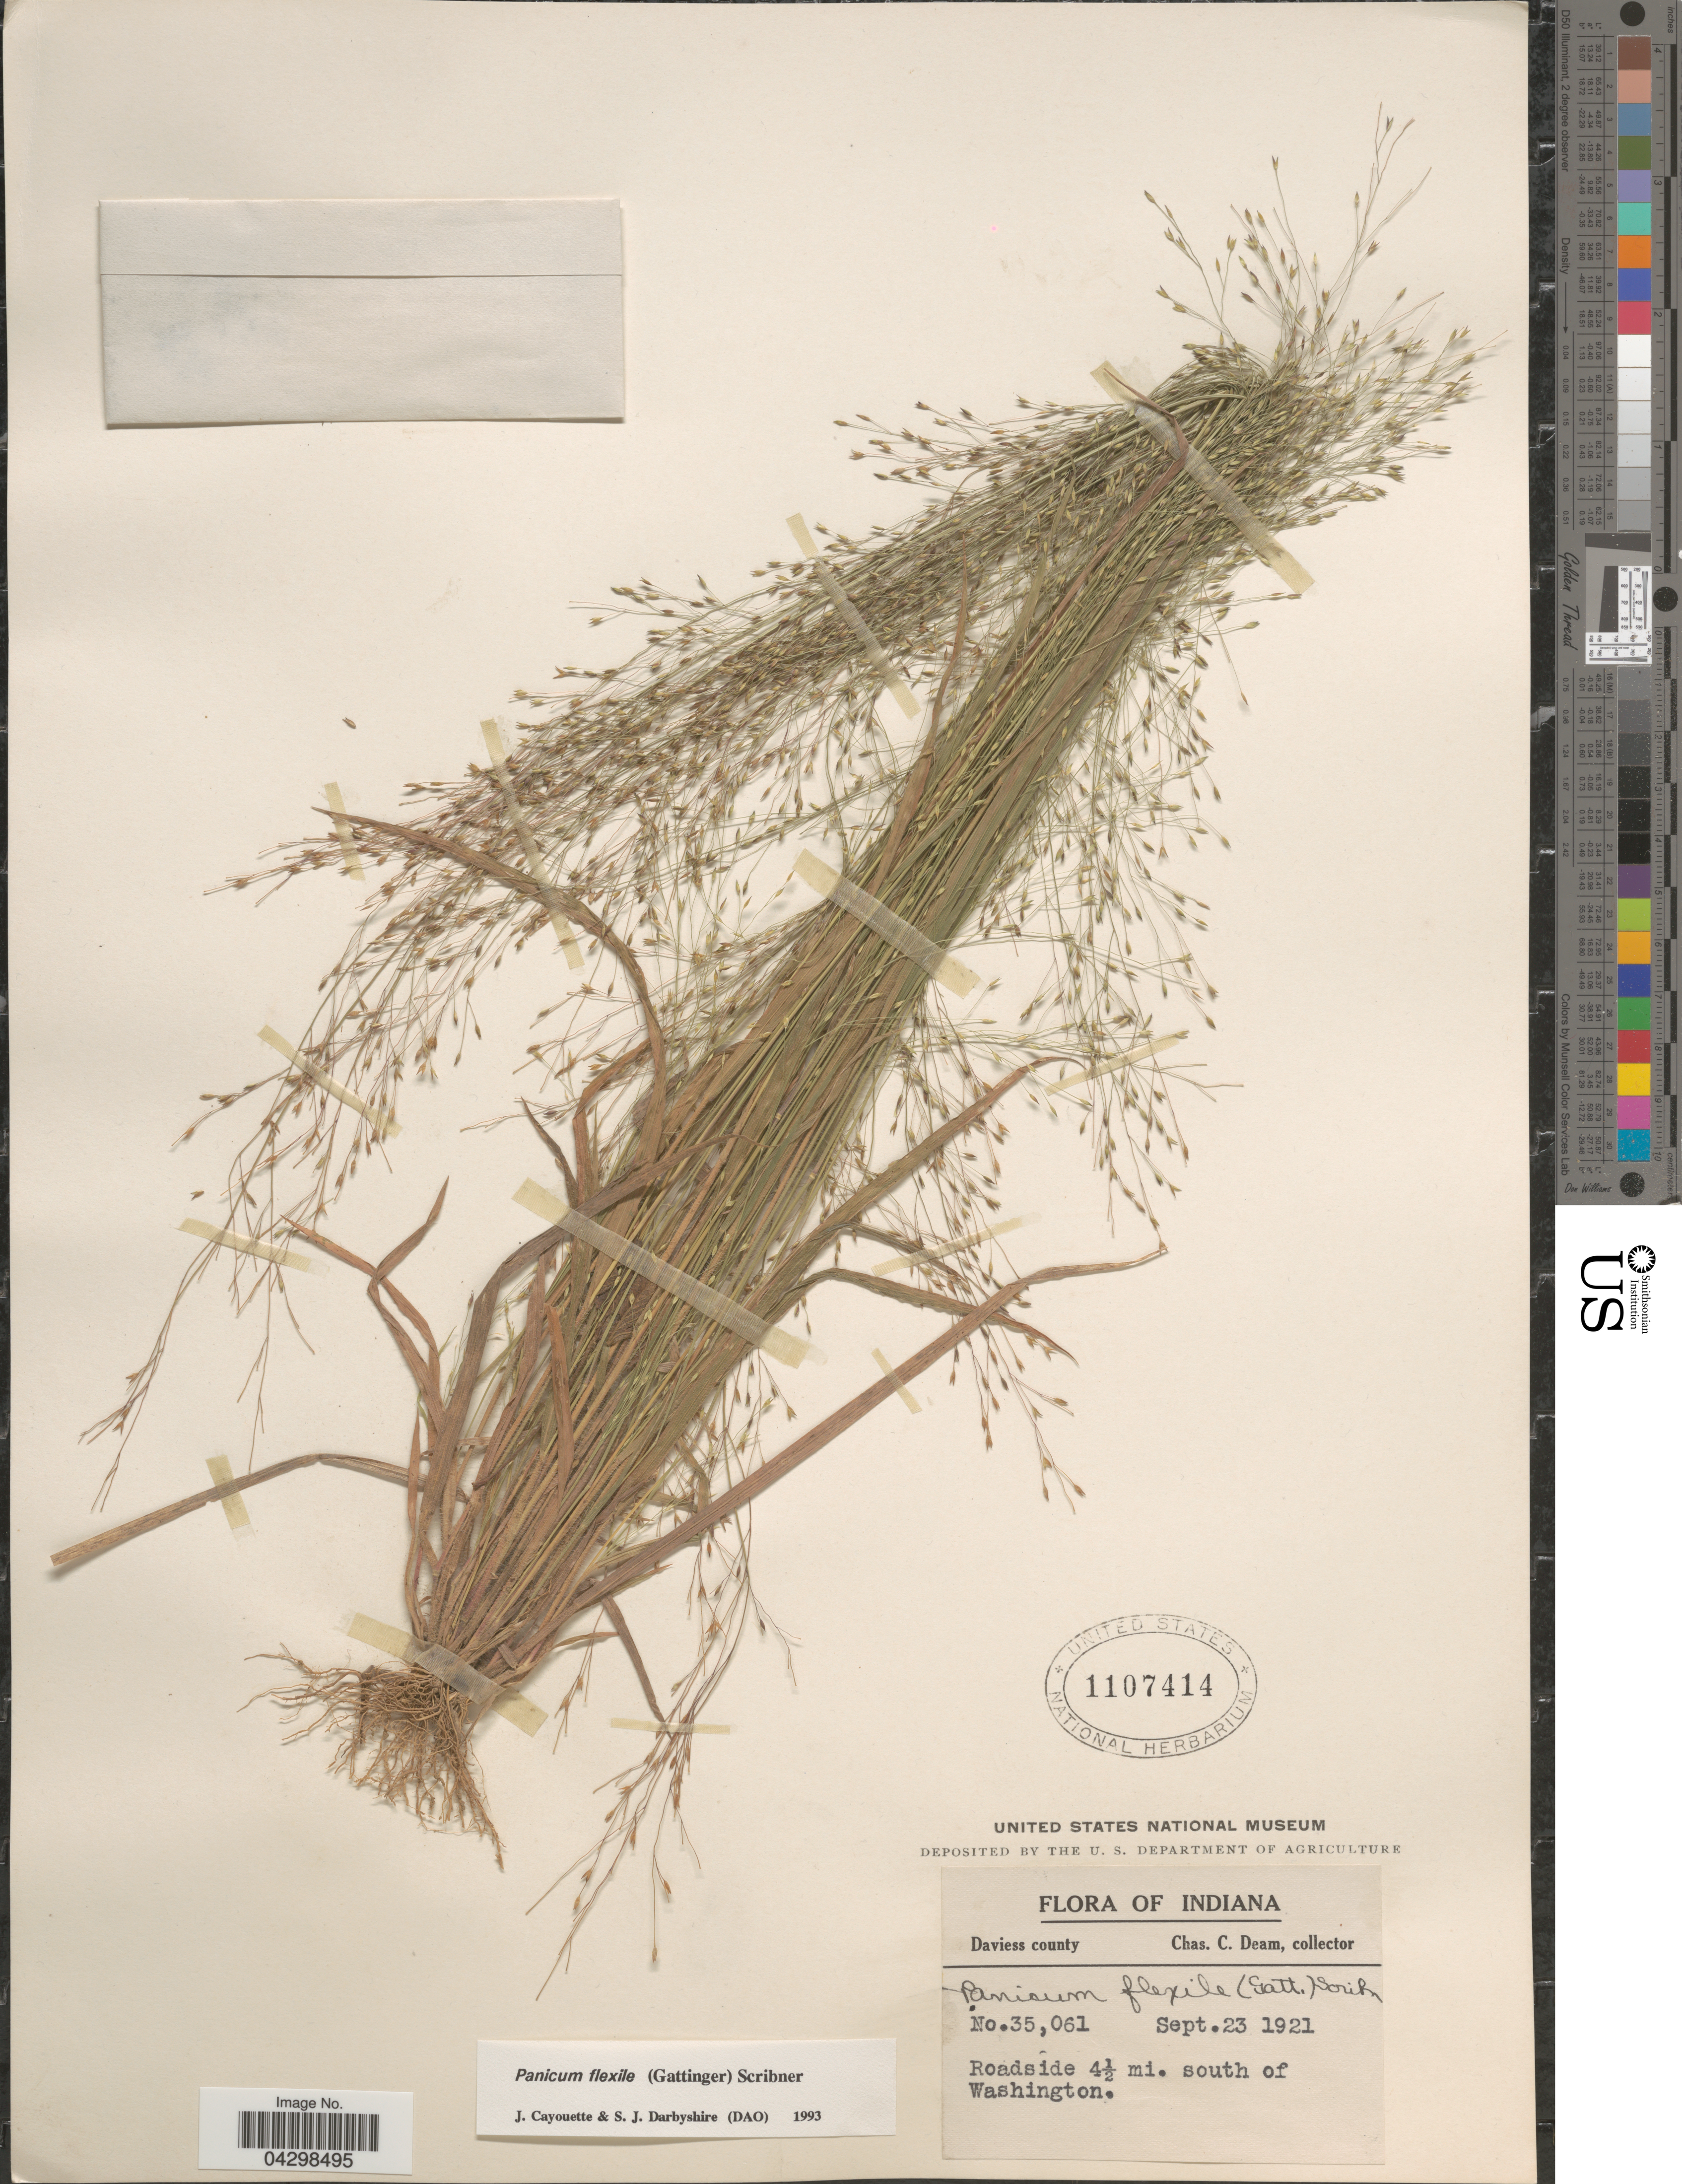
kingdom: Plantae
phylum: Tracheophyta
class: Liliopsida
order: Poales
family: Poaceae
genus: Panicum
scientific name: Panicum flexile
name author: (Gatt.) Scribn.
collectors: C. C. Deam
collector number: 35061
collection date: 1921-09-23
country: United States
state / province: Indiana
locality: Daviess county. Roadside 4 1/2 mi. south of Washington.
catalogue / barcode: US 1107414